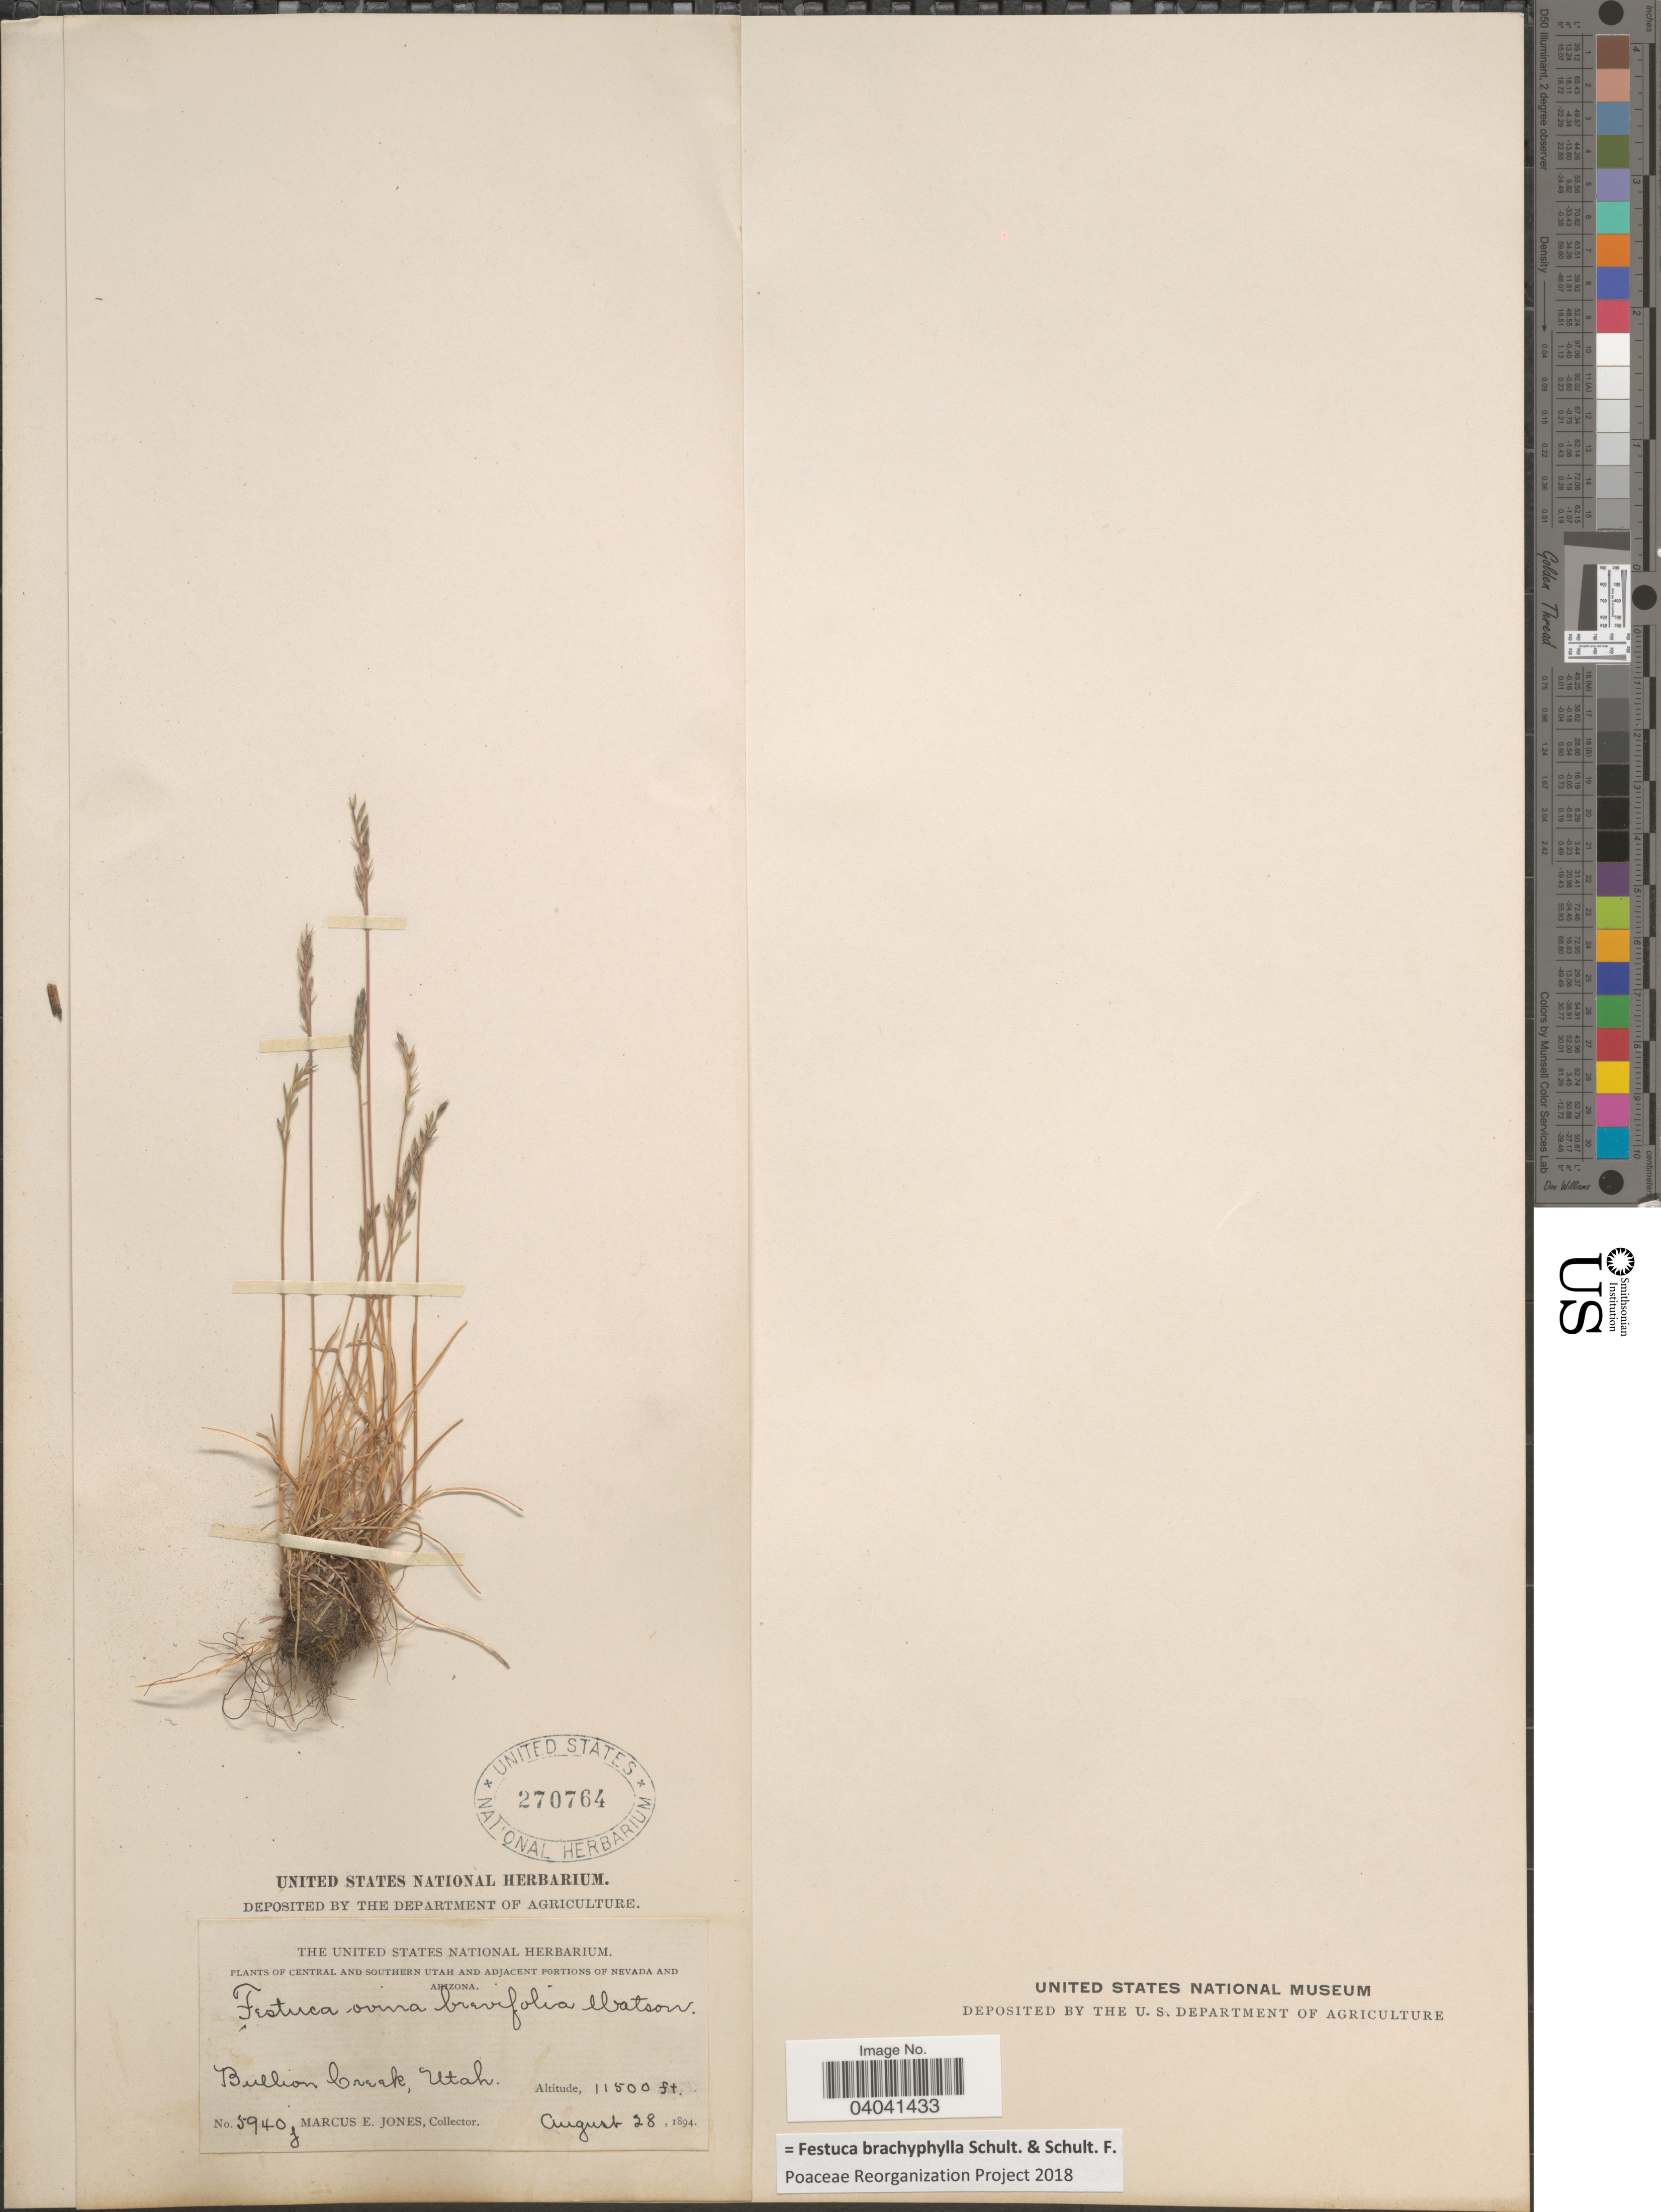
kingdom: Plantae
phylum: Tracheophyta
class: Liliopsida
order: Poales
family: Poaceae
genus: Festuca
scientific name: Festuca brachyphylla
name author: Schult. & Schult. f.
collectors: M. E. Jones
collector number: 5940j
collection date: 1894-08-28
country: United States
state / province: Utah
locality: Central and Southern Utah. Bullion Creek.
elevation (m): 3505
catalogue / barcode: US 270764